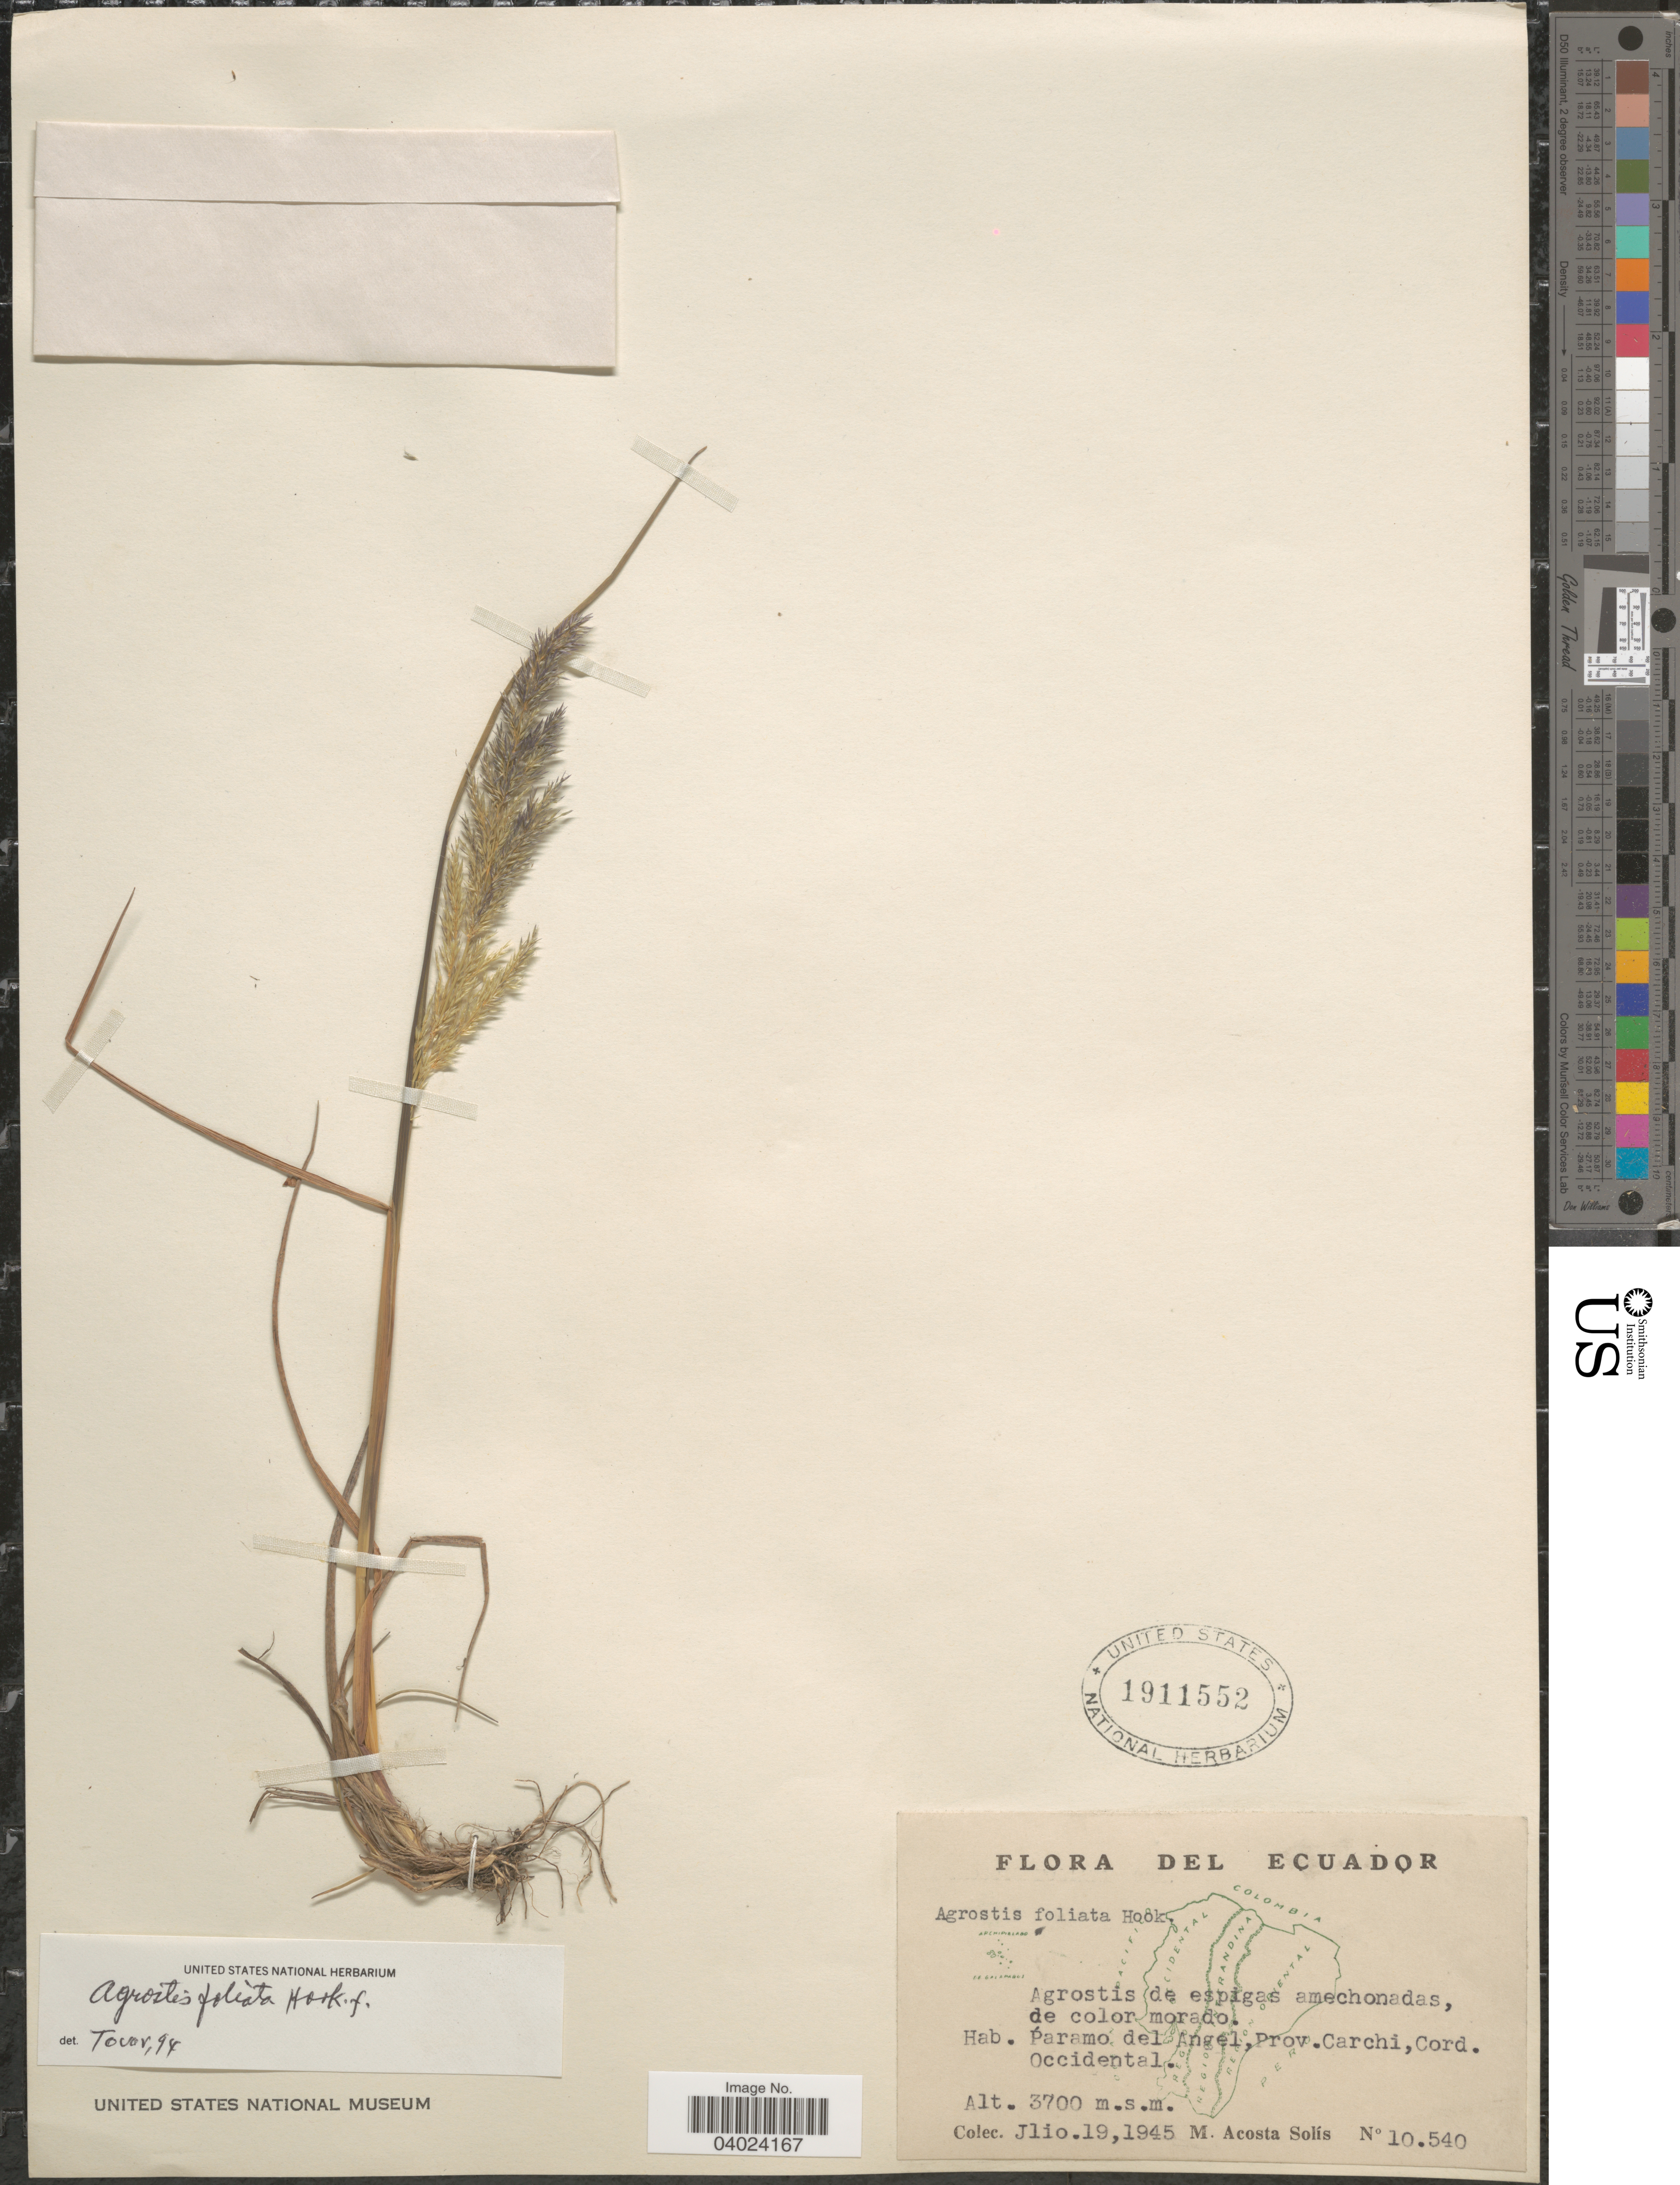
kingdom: Plantae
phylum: Tracheophyta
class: Liliopsida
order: Poales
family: Poaceae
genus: Agrostis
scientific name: Agrostis foliata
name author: Hook. f.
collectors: M. Acosta Solis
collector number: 10540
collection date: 1945-07-19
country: Ecuador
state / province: Carchi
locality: Páramo del Angel, Cord. Occidental.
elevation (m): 3700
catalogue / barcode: US 1911552